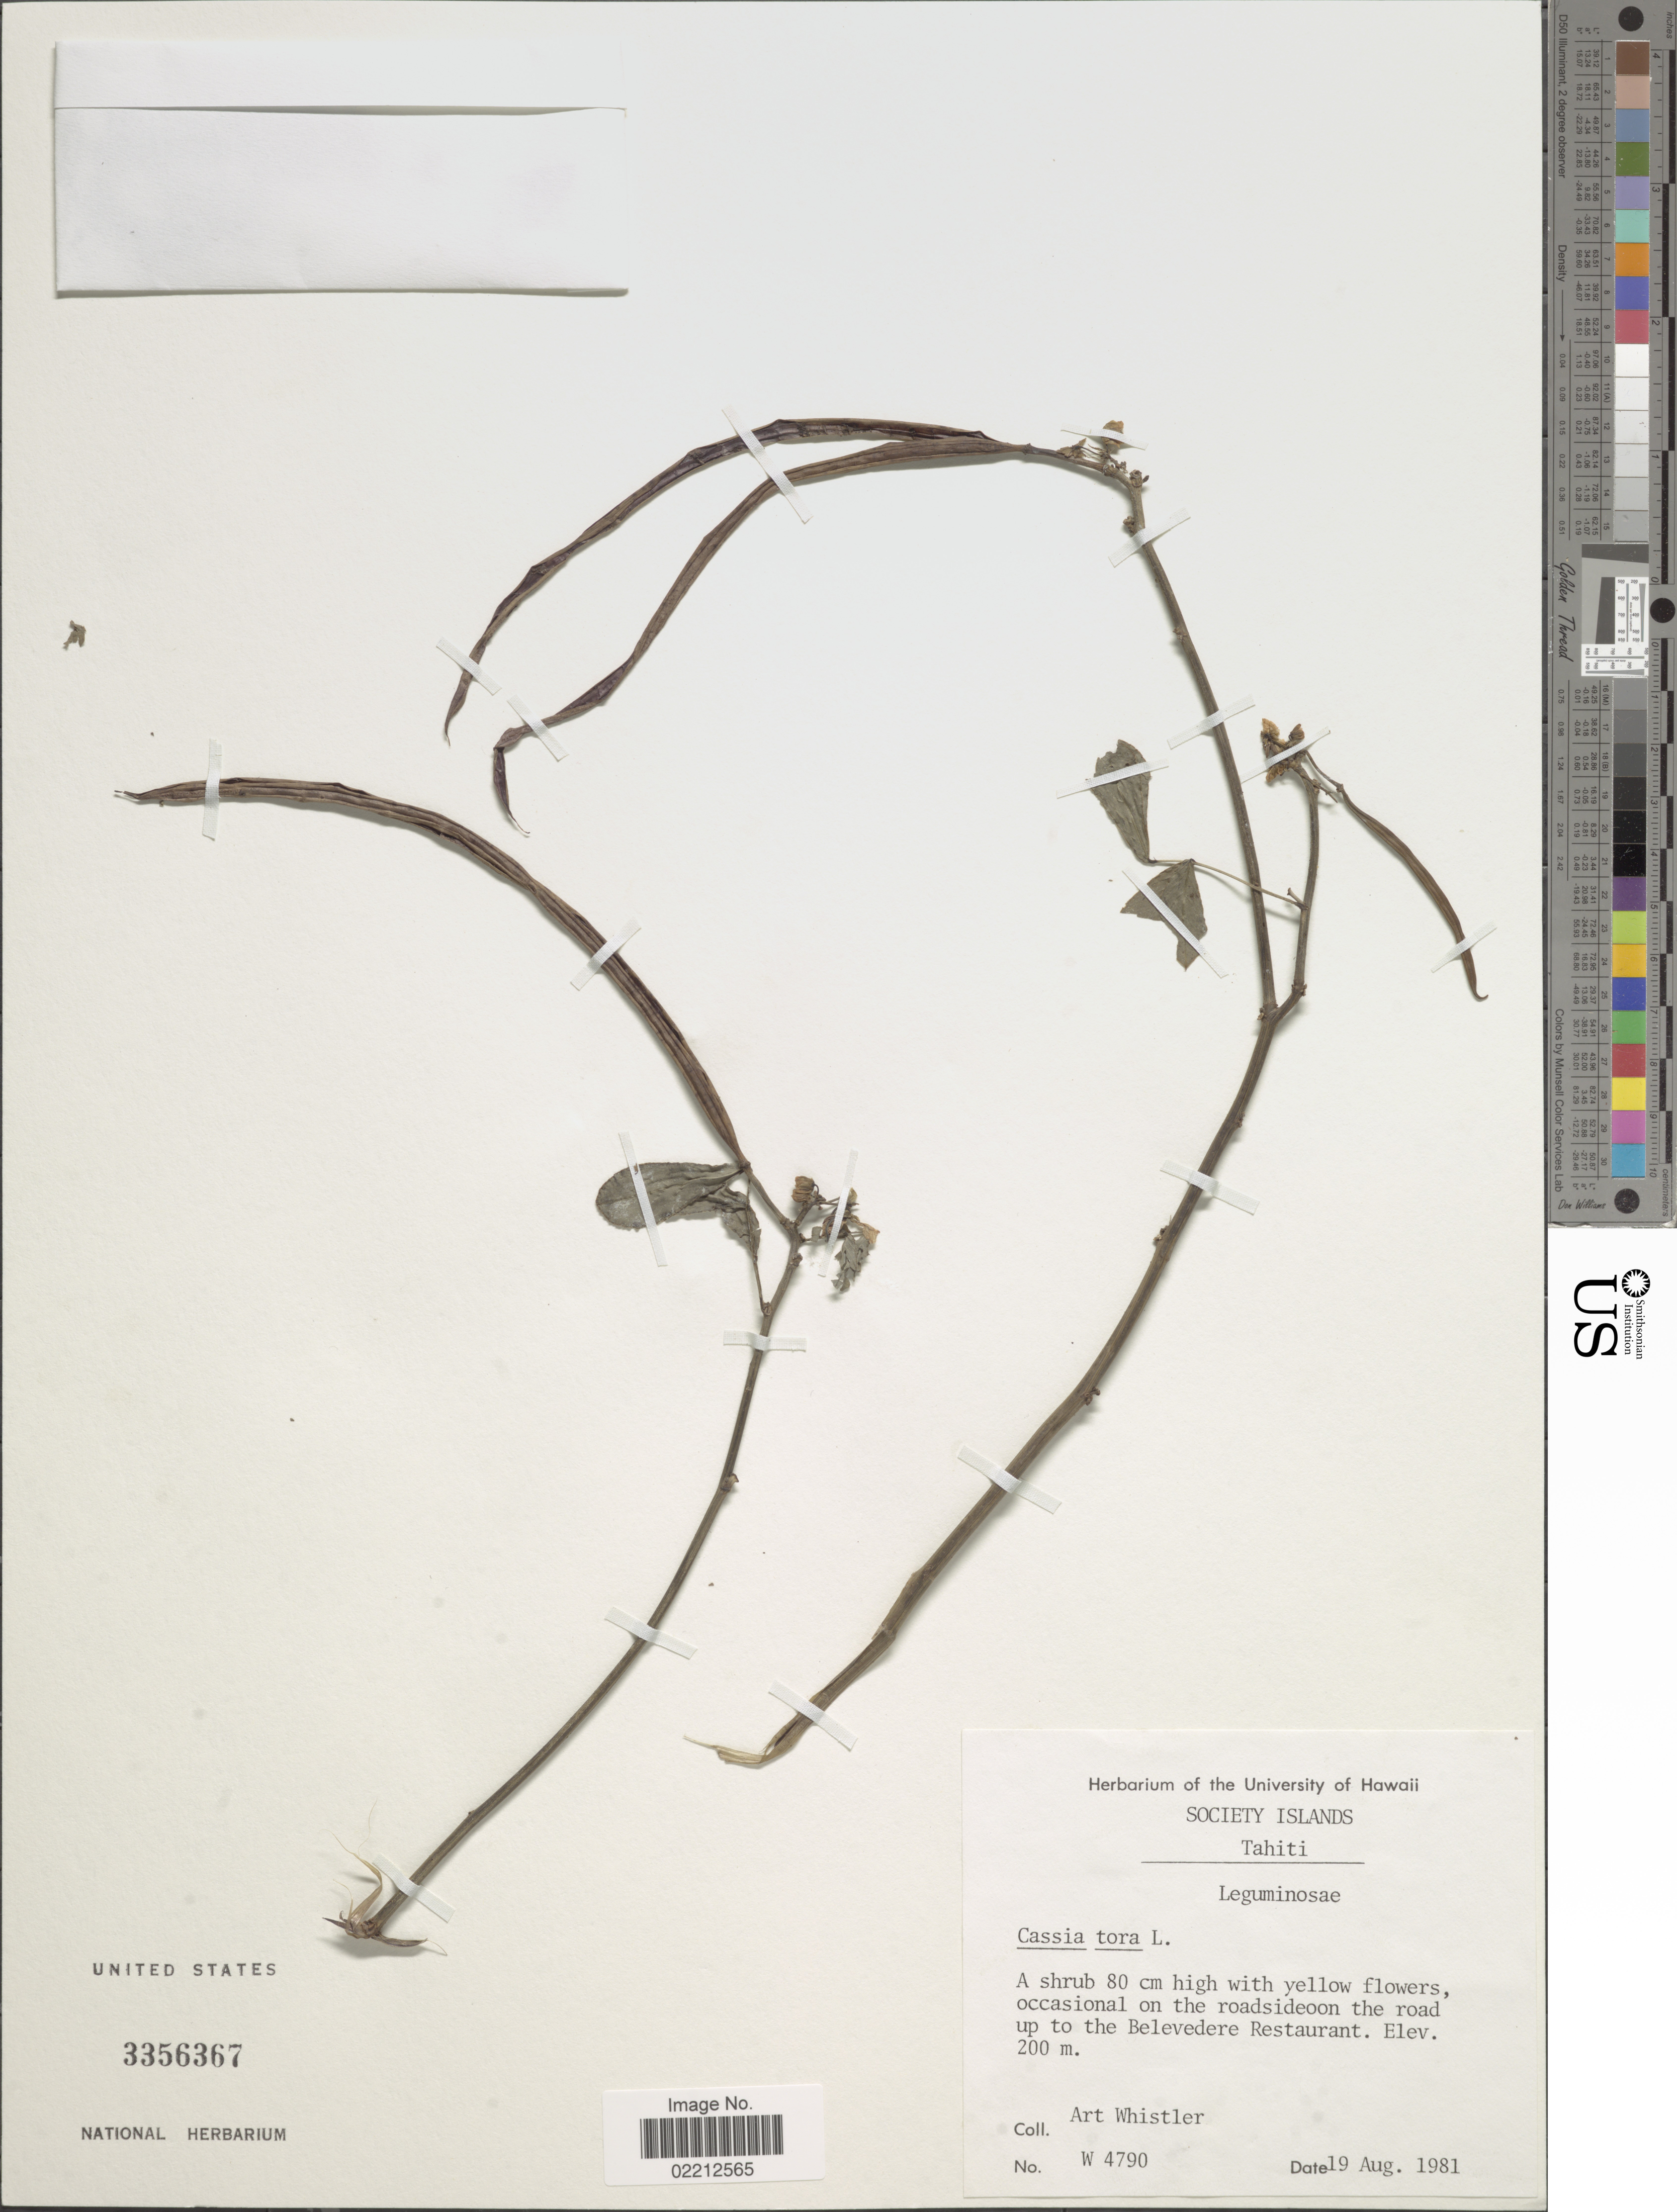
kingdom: Plantae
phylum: Tracheophyta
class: Magnoliopsida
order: Fabales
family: Fabaceae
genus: Senna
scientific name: Senna obtusifolia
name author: (L.) H.S. Irwin & Barneby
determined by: Strong, Mark T., (BOT), Smithsonian Institution - National Museum of Natural History (UNITED STATES)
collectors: A. Whistler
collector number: W4790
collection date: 1981-08-19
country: French Polynesia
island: Tahiti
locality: Tahiti, occasional on the roadside on the road up to the Belevedere Restaurant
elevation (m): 200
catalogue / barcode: US 3356367